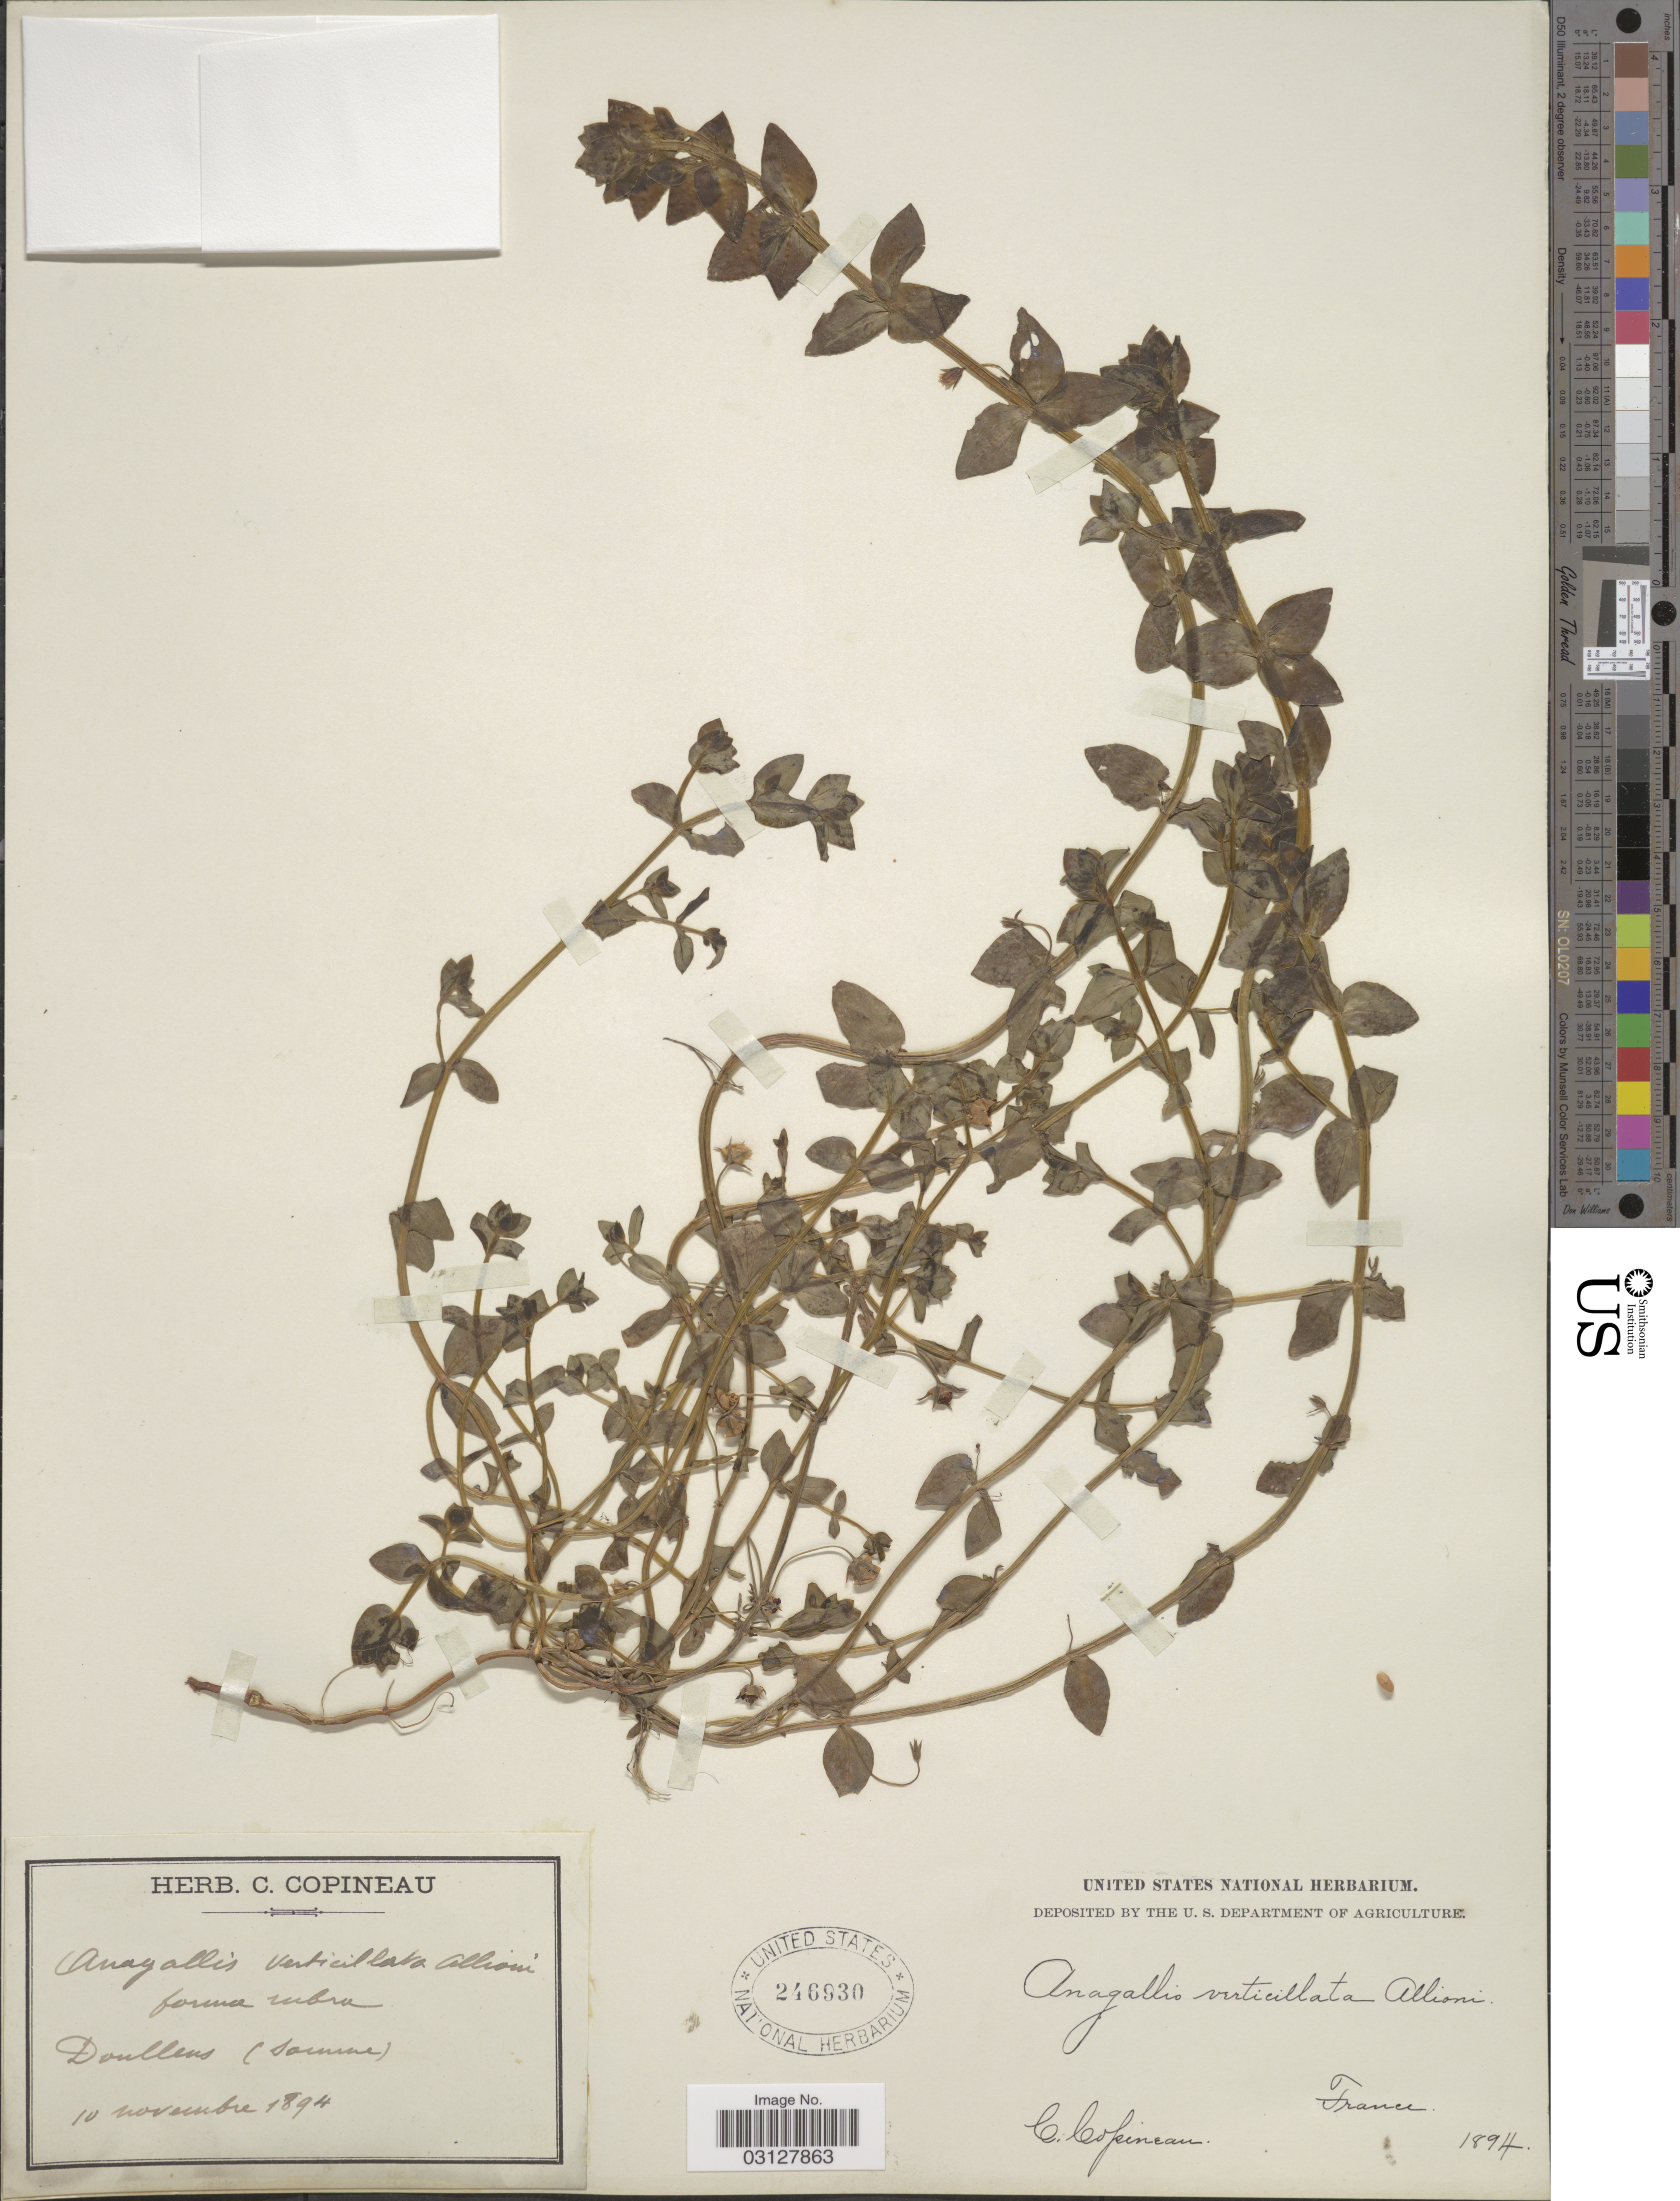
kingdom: Plantae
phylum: Tracheophyta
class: Magnoliopsida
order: Ericales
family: Primulaceae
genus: Anagallis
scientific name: Anagallis verticillata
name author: All.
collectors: C. Copineau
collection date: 1894-11-10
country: France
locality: Doullens (Somme).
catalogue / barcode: US 246930